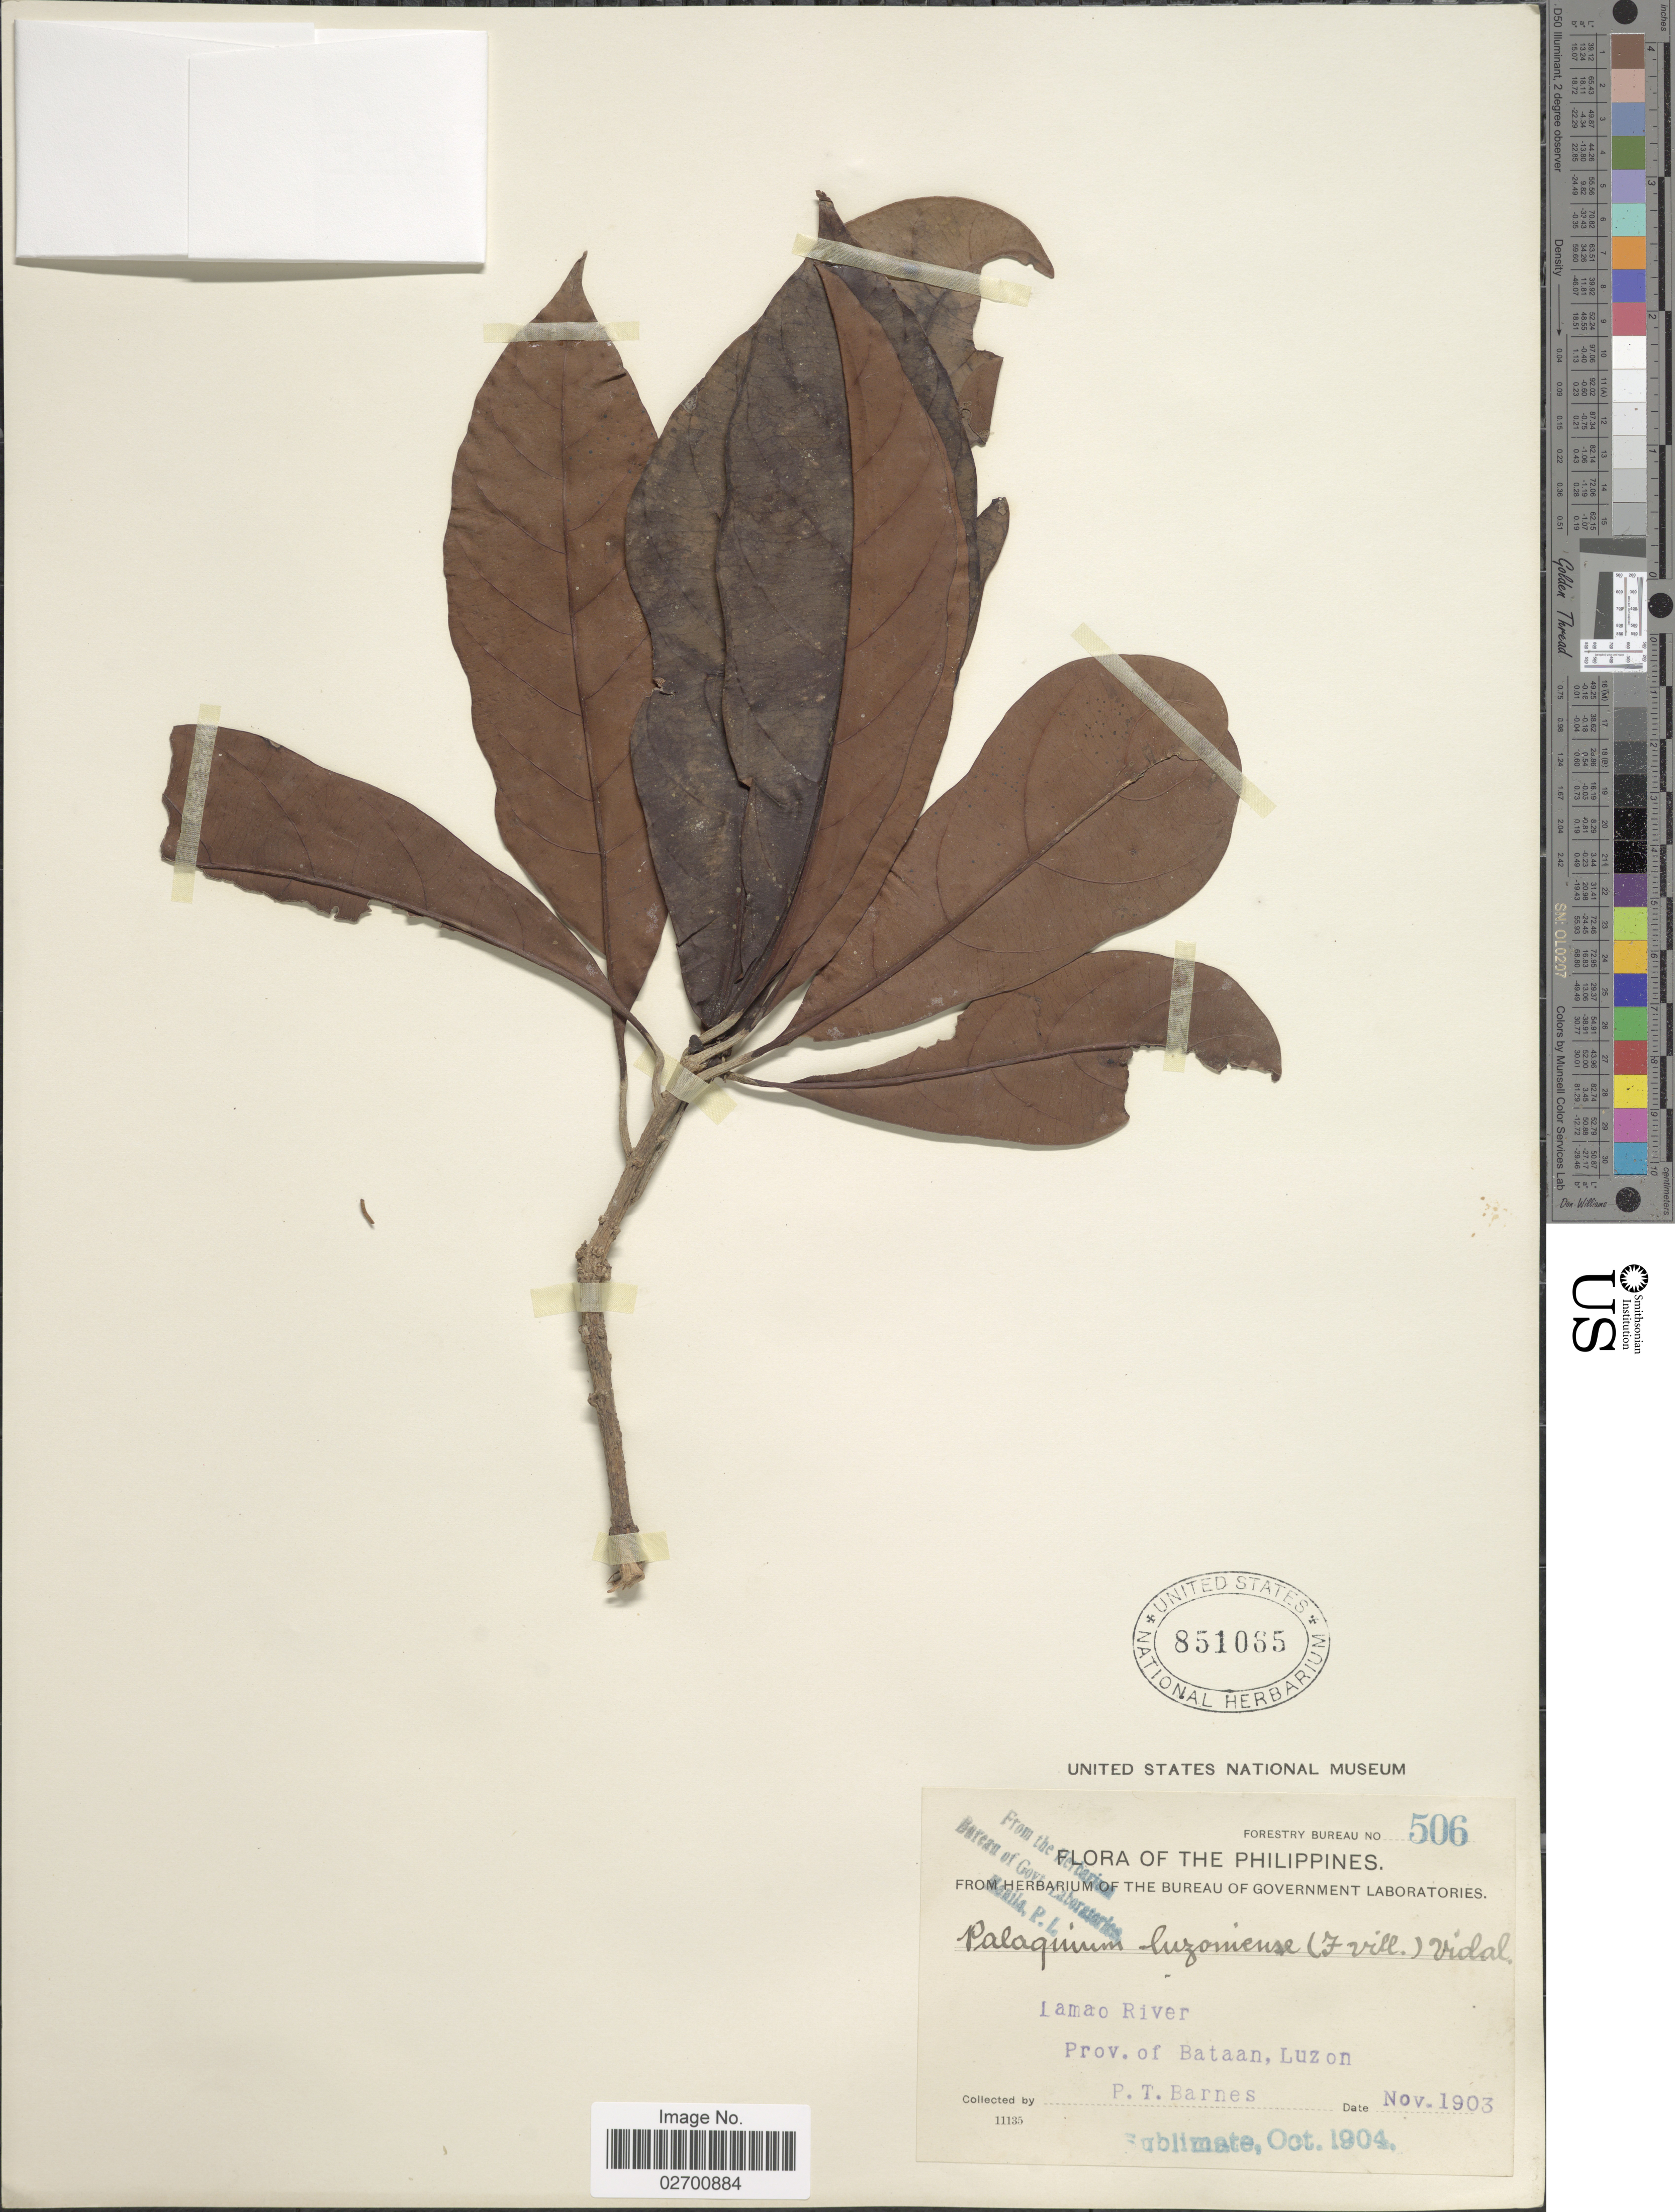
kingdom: Plantae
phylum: Tracheophyta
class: Magnoliopsida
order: Ericales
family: Sapotaceae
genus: Palaquium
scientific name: Palaquium luzoniense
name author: (Fern.-Vill.) S. Vidal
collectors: P. Barnes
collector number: Forestry Bureau 506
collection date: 1903-11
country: Philippines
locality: Lamao River, Prov. of Bataan, Luzon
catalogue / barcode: US 851065